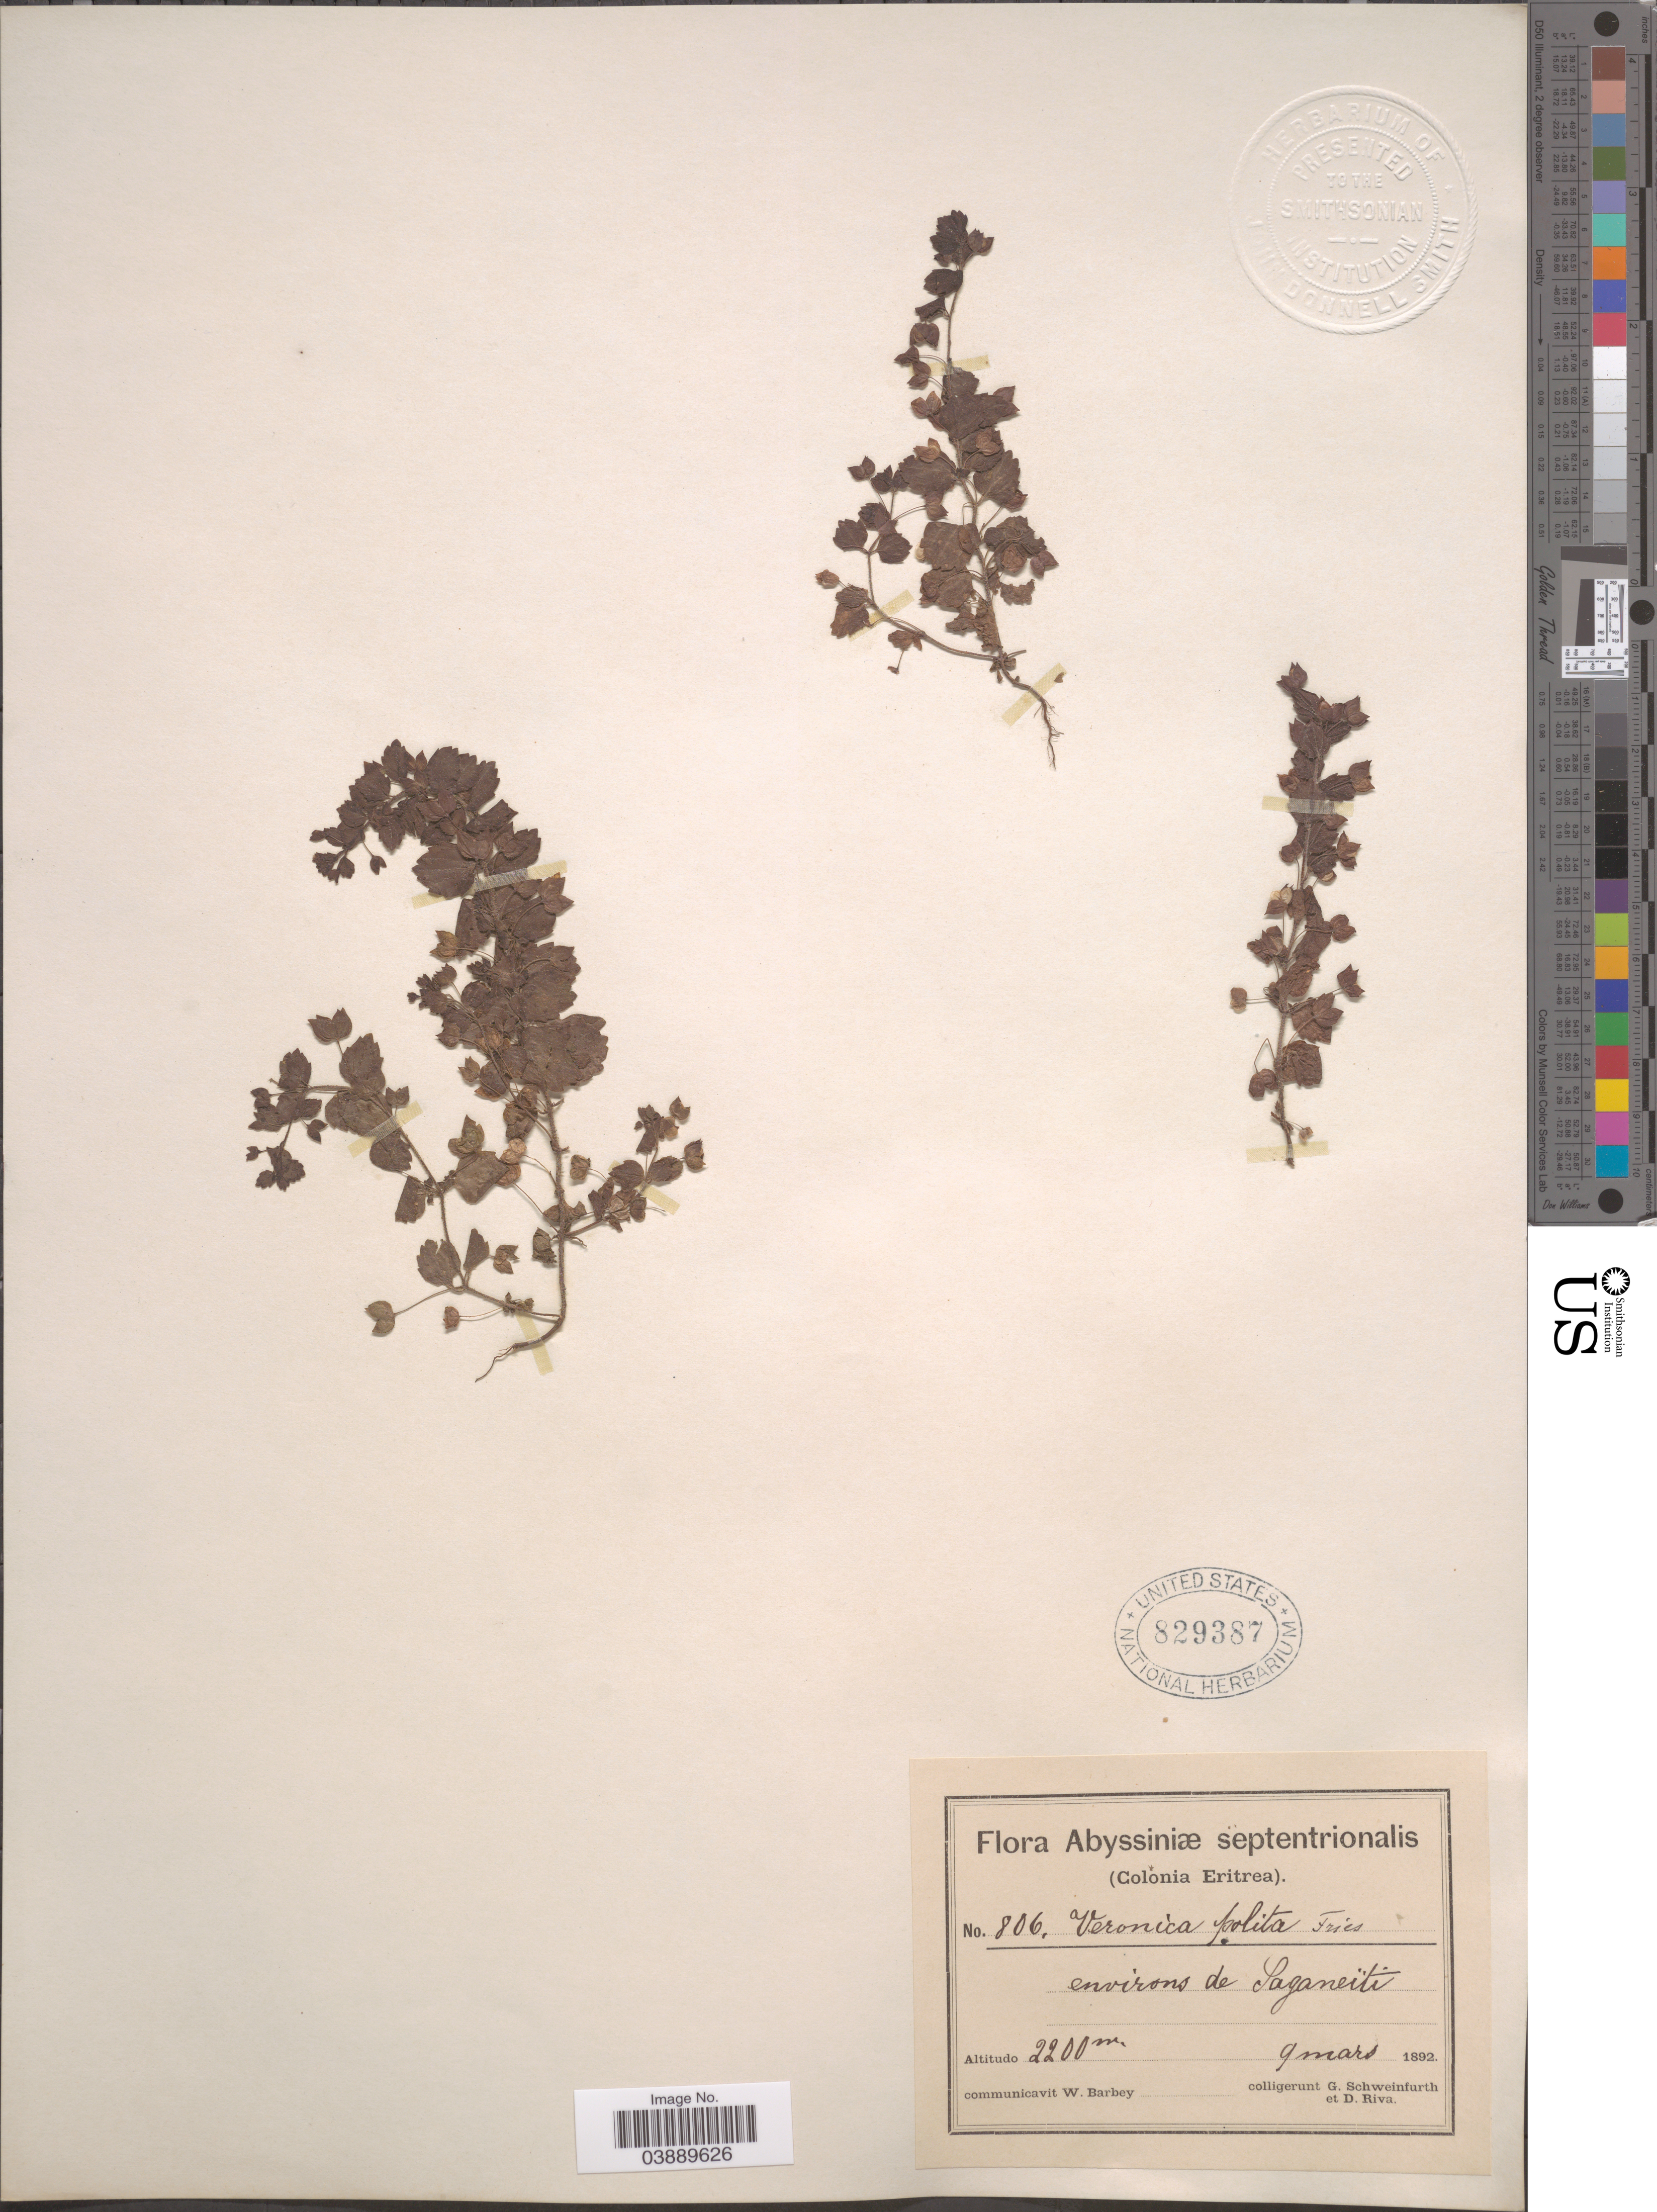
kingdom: Plantae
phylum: Tracheophyta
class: Magnoliopsida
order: Lamiales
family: Plantaginaceae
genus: Veronica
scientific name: Veronica polita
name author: Fr.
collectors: G. A. Schweinfurth (herbarium) & D. Riva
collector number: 806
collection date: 1892-03-09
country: Eritrea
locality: Abyssiniæ septentrionalis. Colonia Eritrea. Environs de Saganeïti.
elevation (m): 2200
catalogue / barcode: US 829387